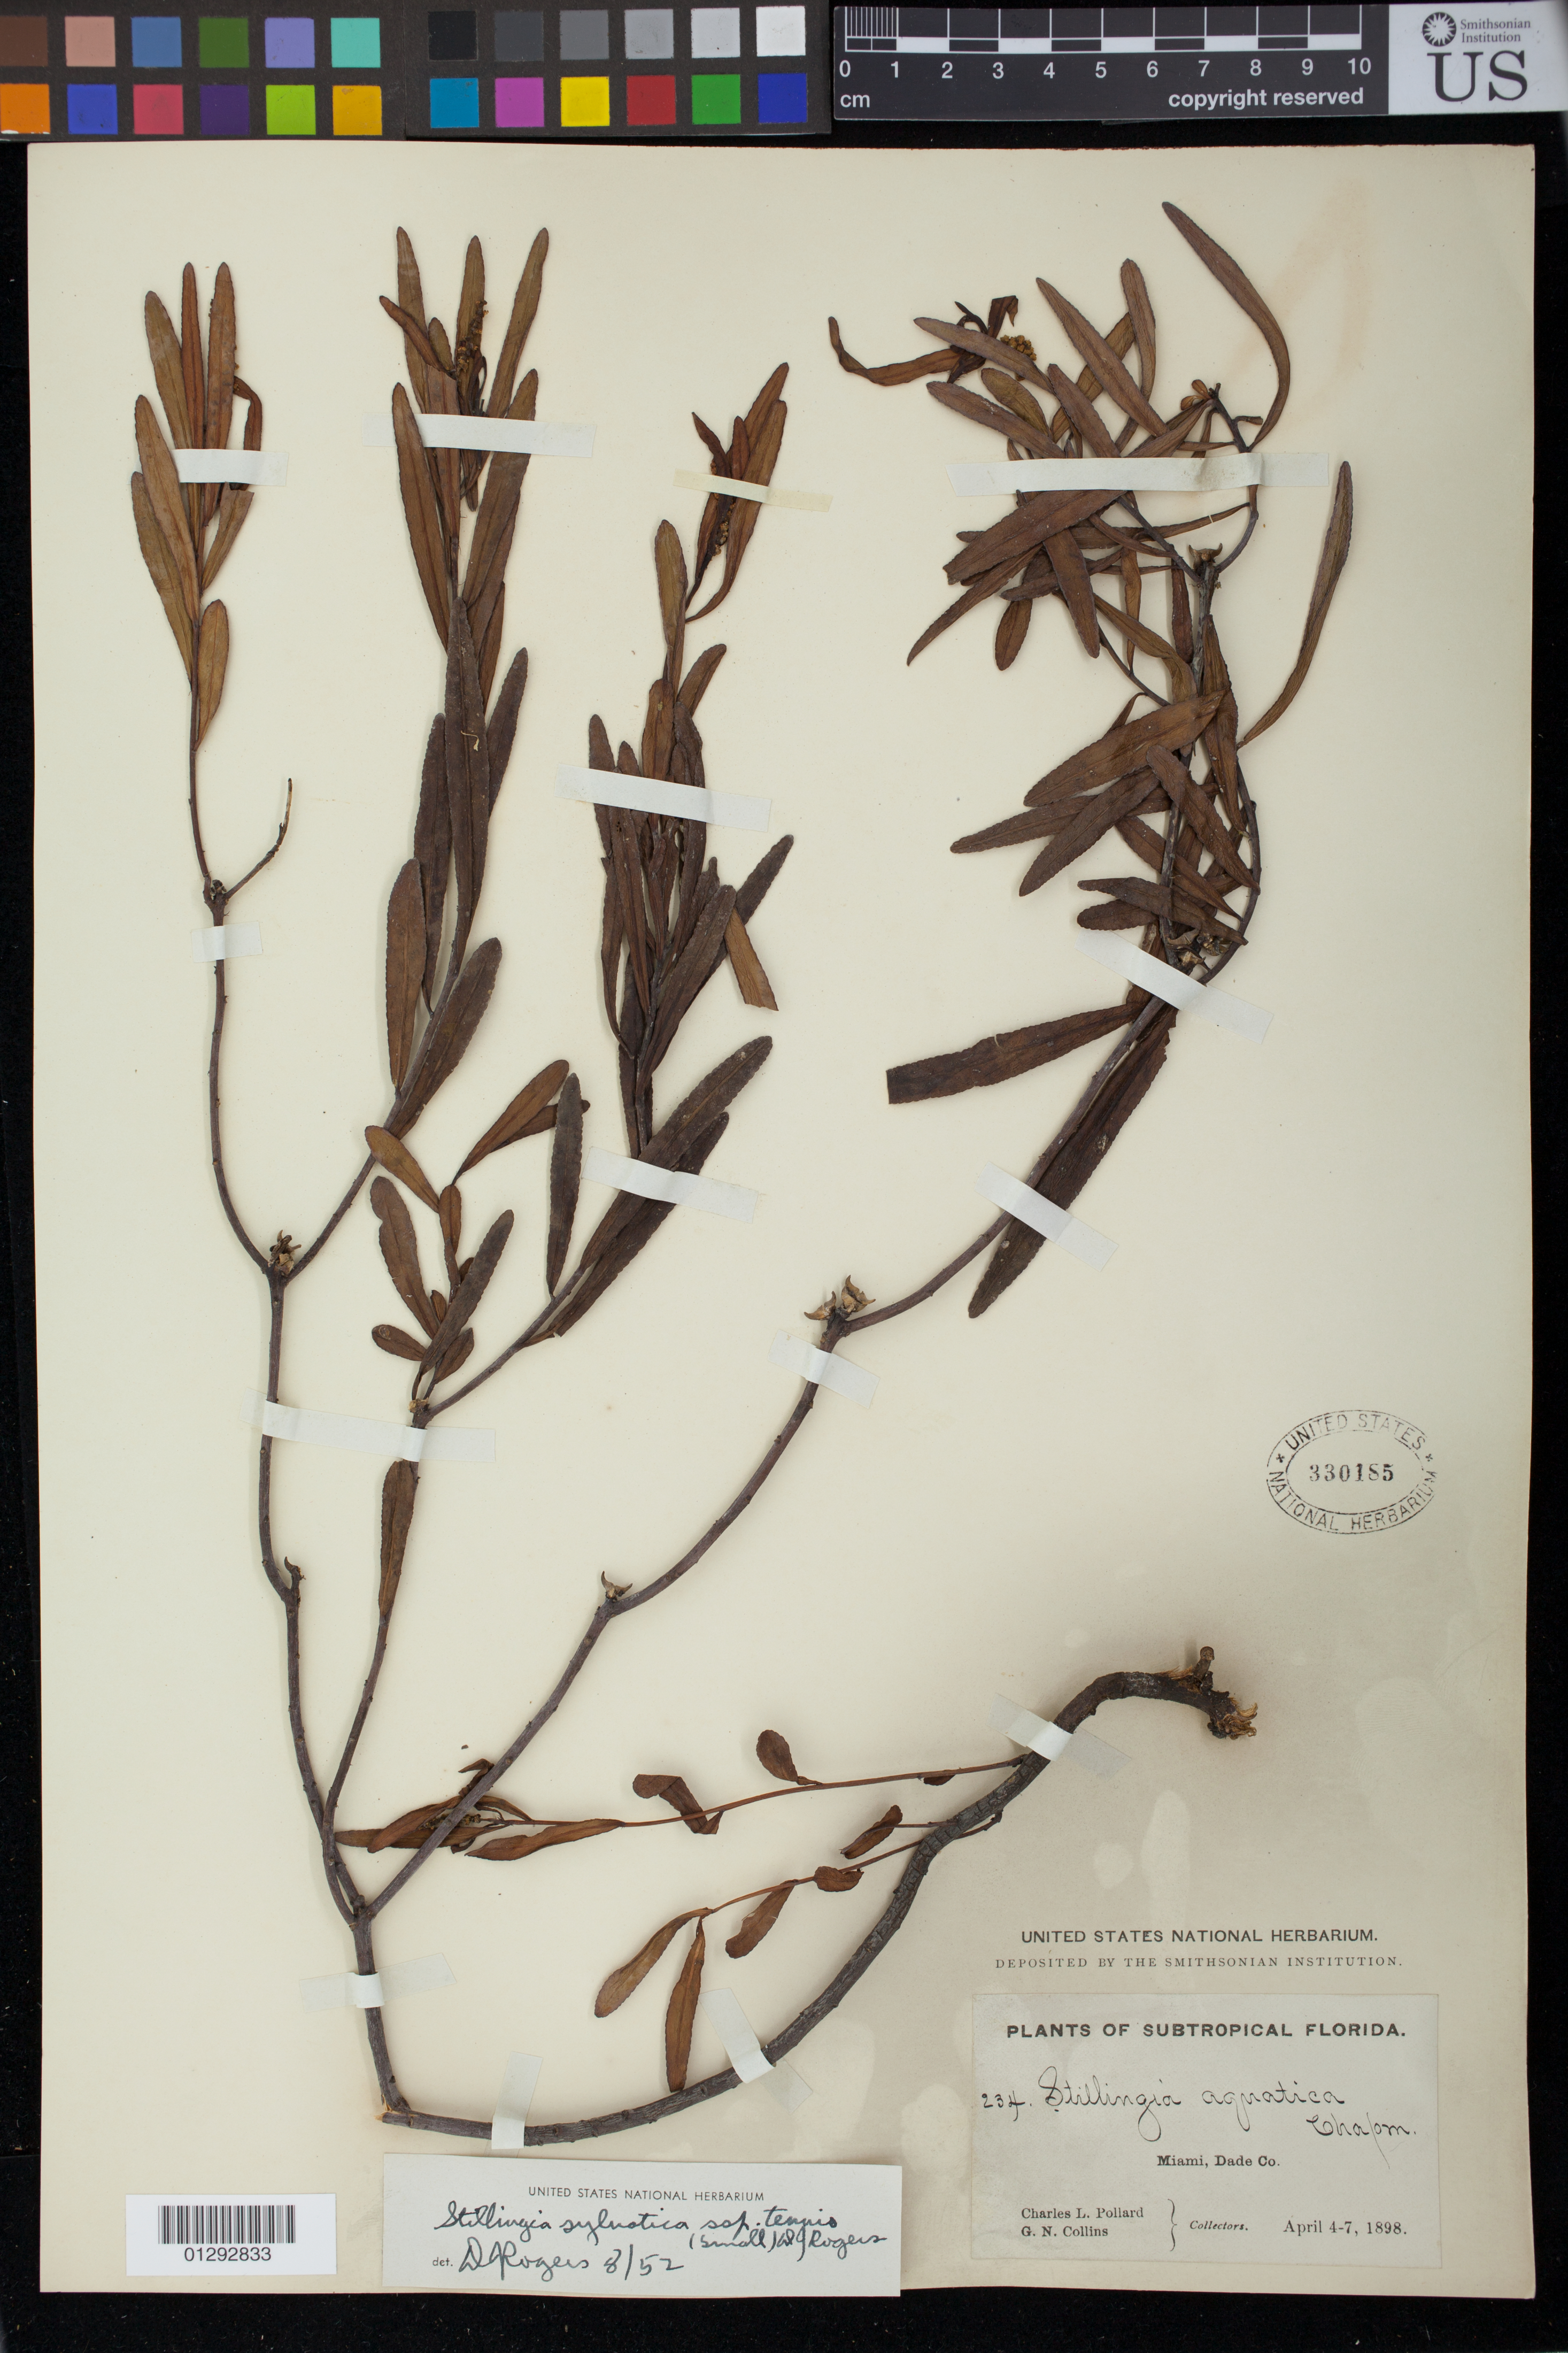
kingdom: Plantae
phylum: Tracheophyta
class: Magnoliopsida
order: Malpighiales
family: Euphorbiaceae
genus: Stillingia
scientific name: Stillingia sylvatica subsp. tenuis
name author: (Small) D.J. Rogers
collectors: C. L. Pollard & G. N. Collins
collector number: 234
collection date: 1898-04-04/1898-04-07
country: United States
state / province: Florida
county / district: Miami-Dade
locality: Miami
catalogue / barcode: US 330185